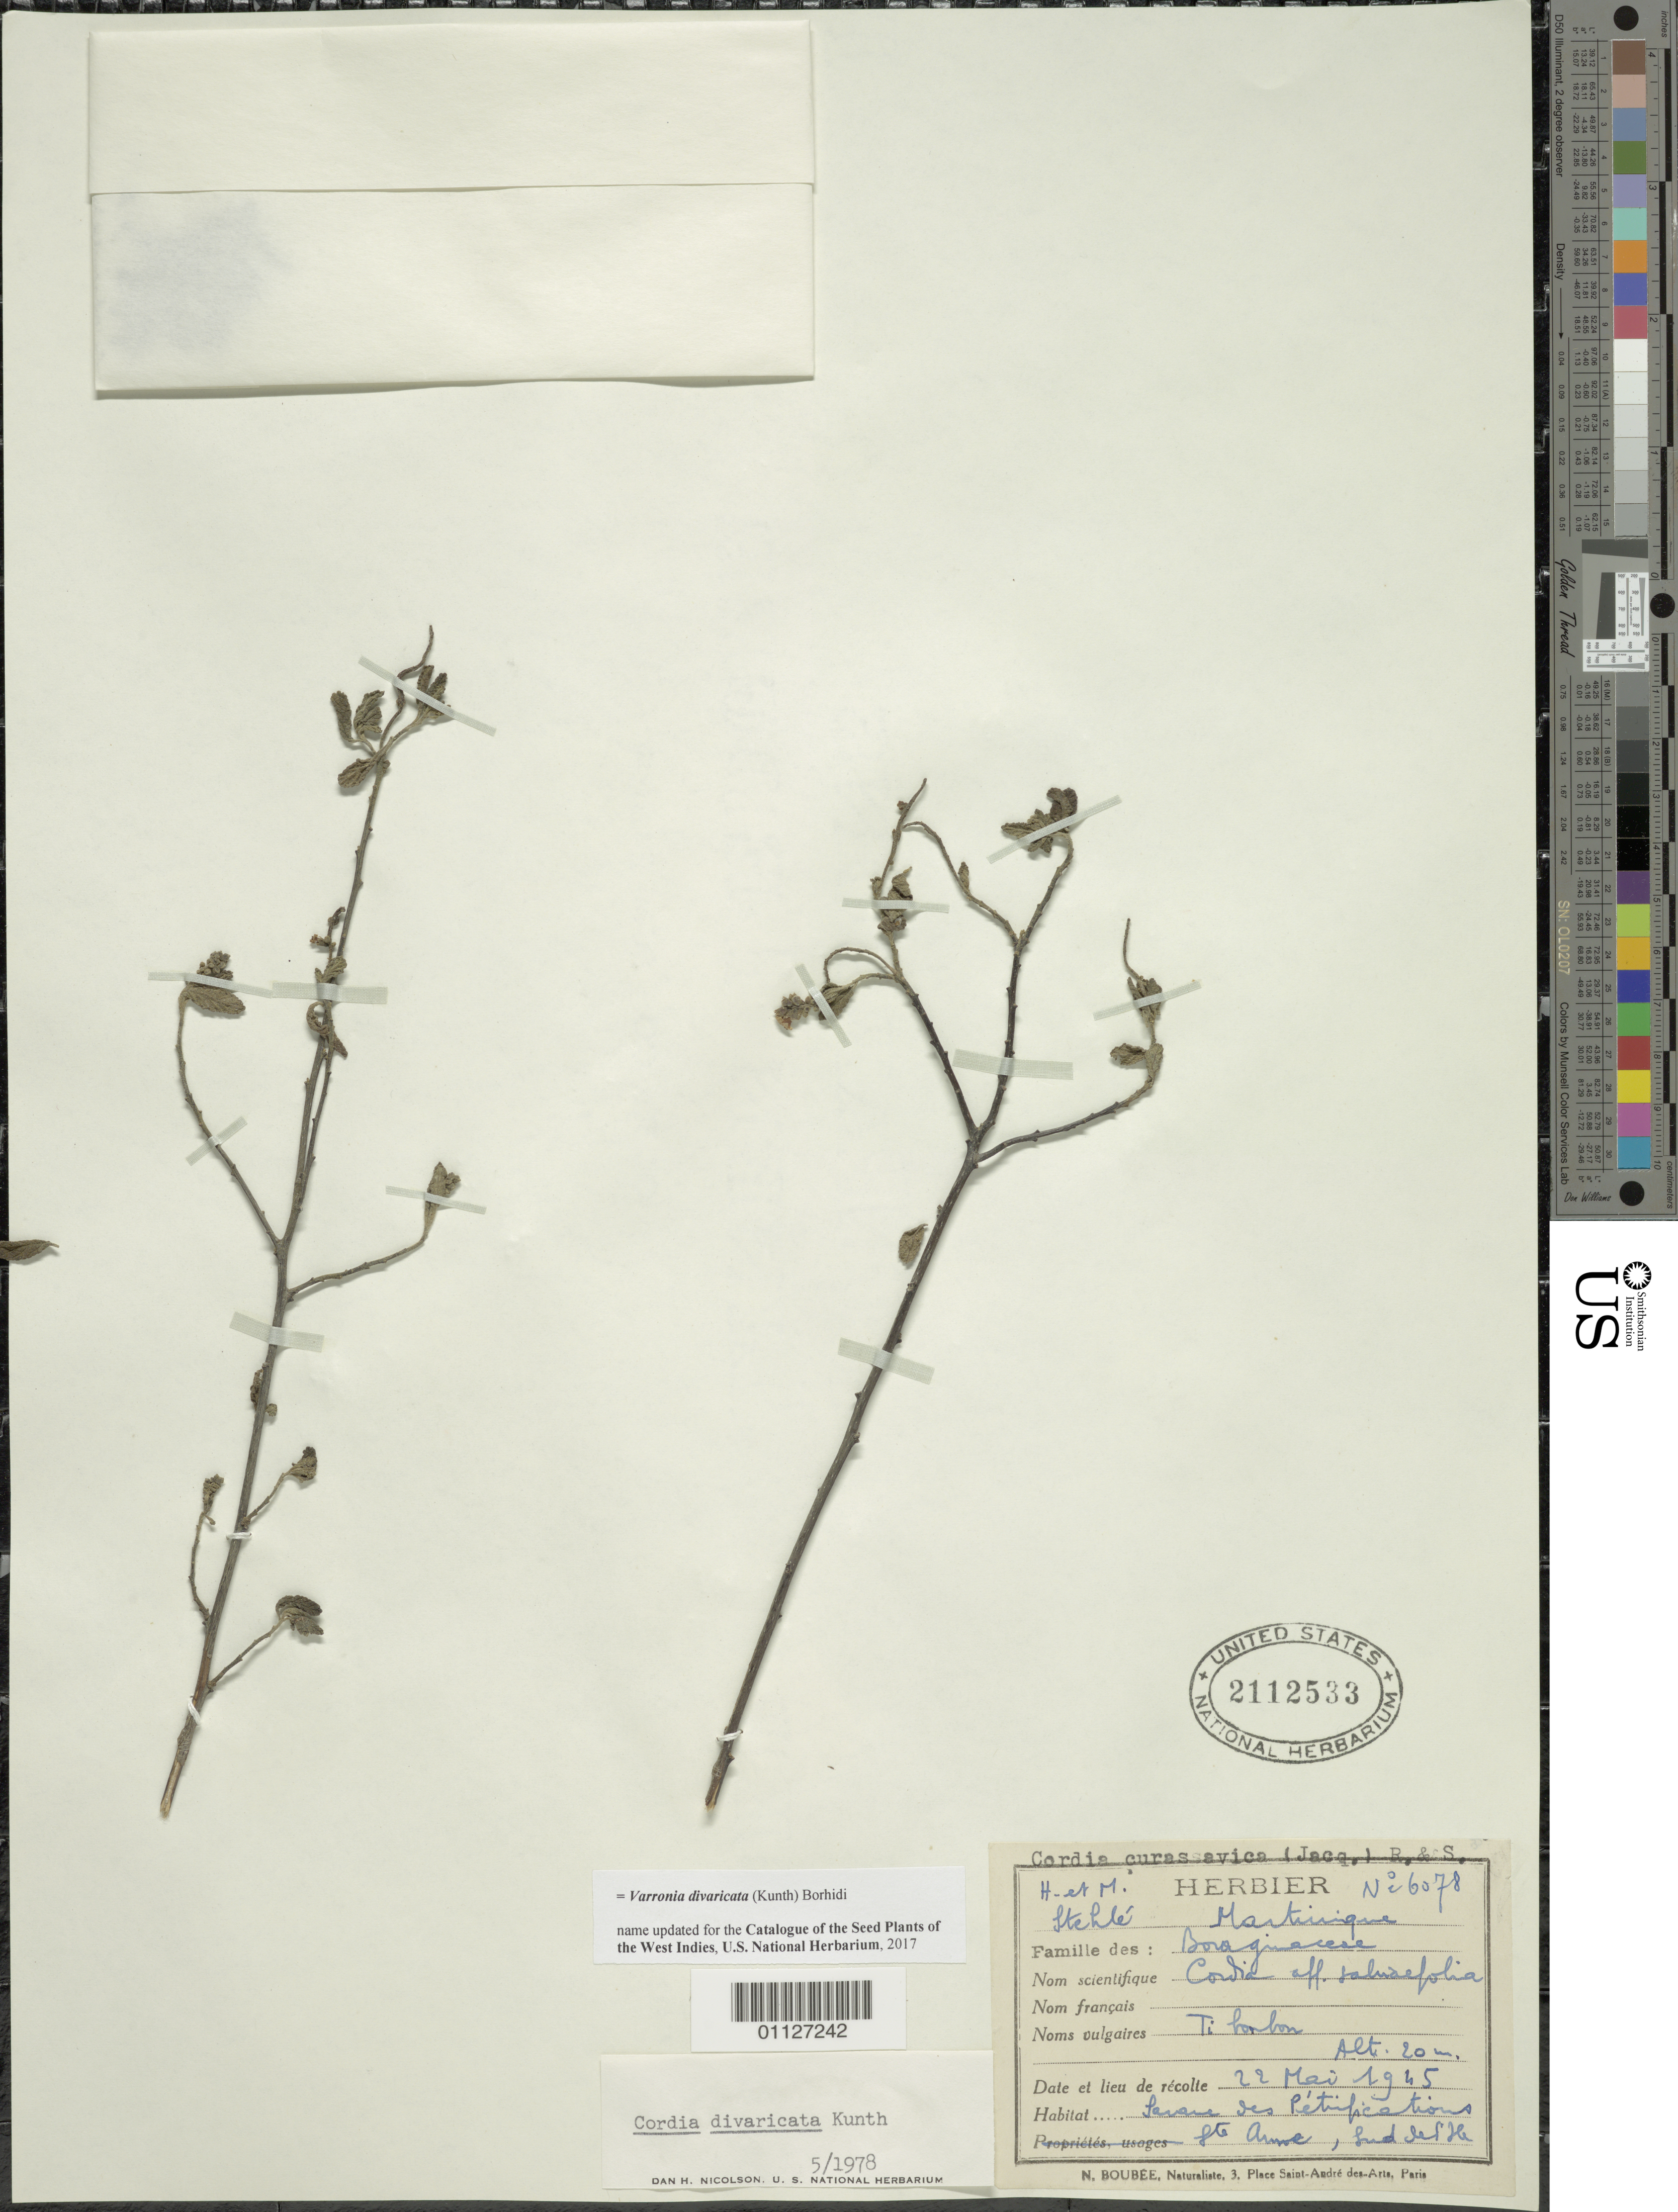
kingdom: Plantae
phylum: Tracheophyta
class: Magnoliopsida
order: Boraginales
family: Cordiaceae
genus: Varronia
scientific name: Varronia divaricata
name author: (Kunth) Borhidi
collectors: H. Stehlé & M. Stehlé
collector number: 6078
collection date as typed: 22 May 1945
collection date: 1945-05-22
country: Martinique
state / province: Le Marin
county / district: Sainte-Anne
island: Martinique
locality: Savane des Pétrifications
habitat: Savane des pétrifications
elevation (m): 20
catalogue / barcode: US 2112533